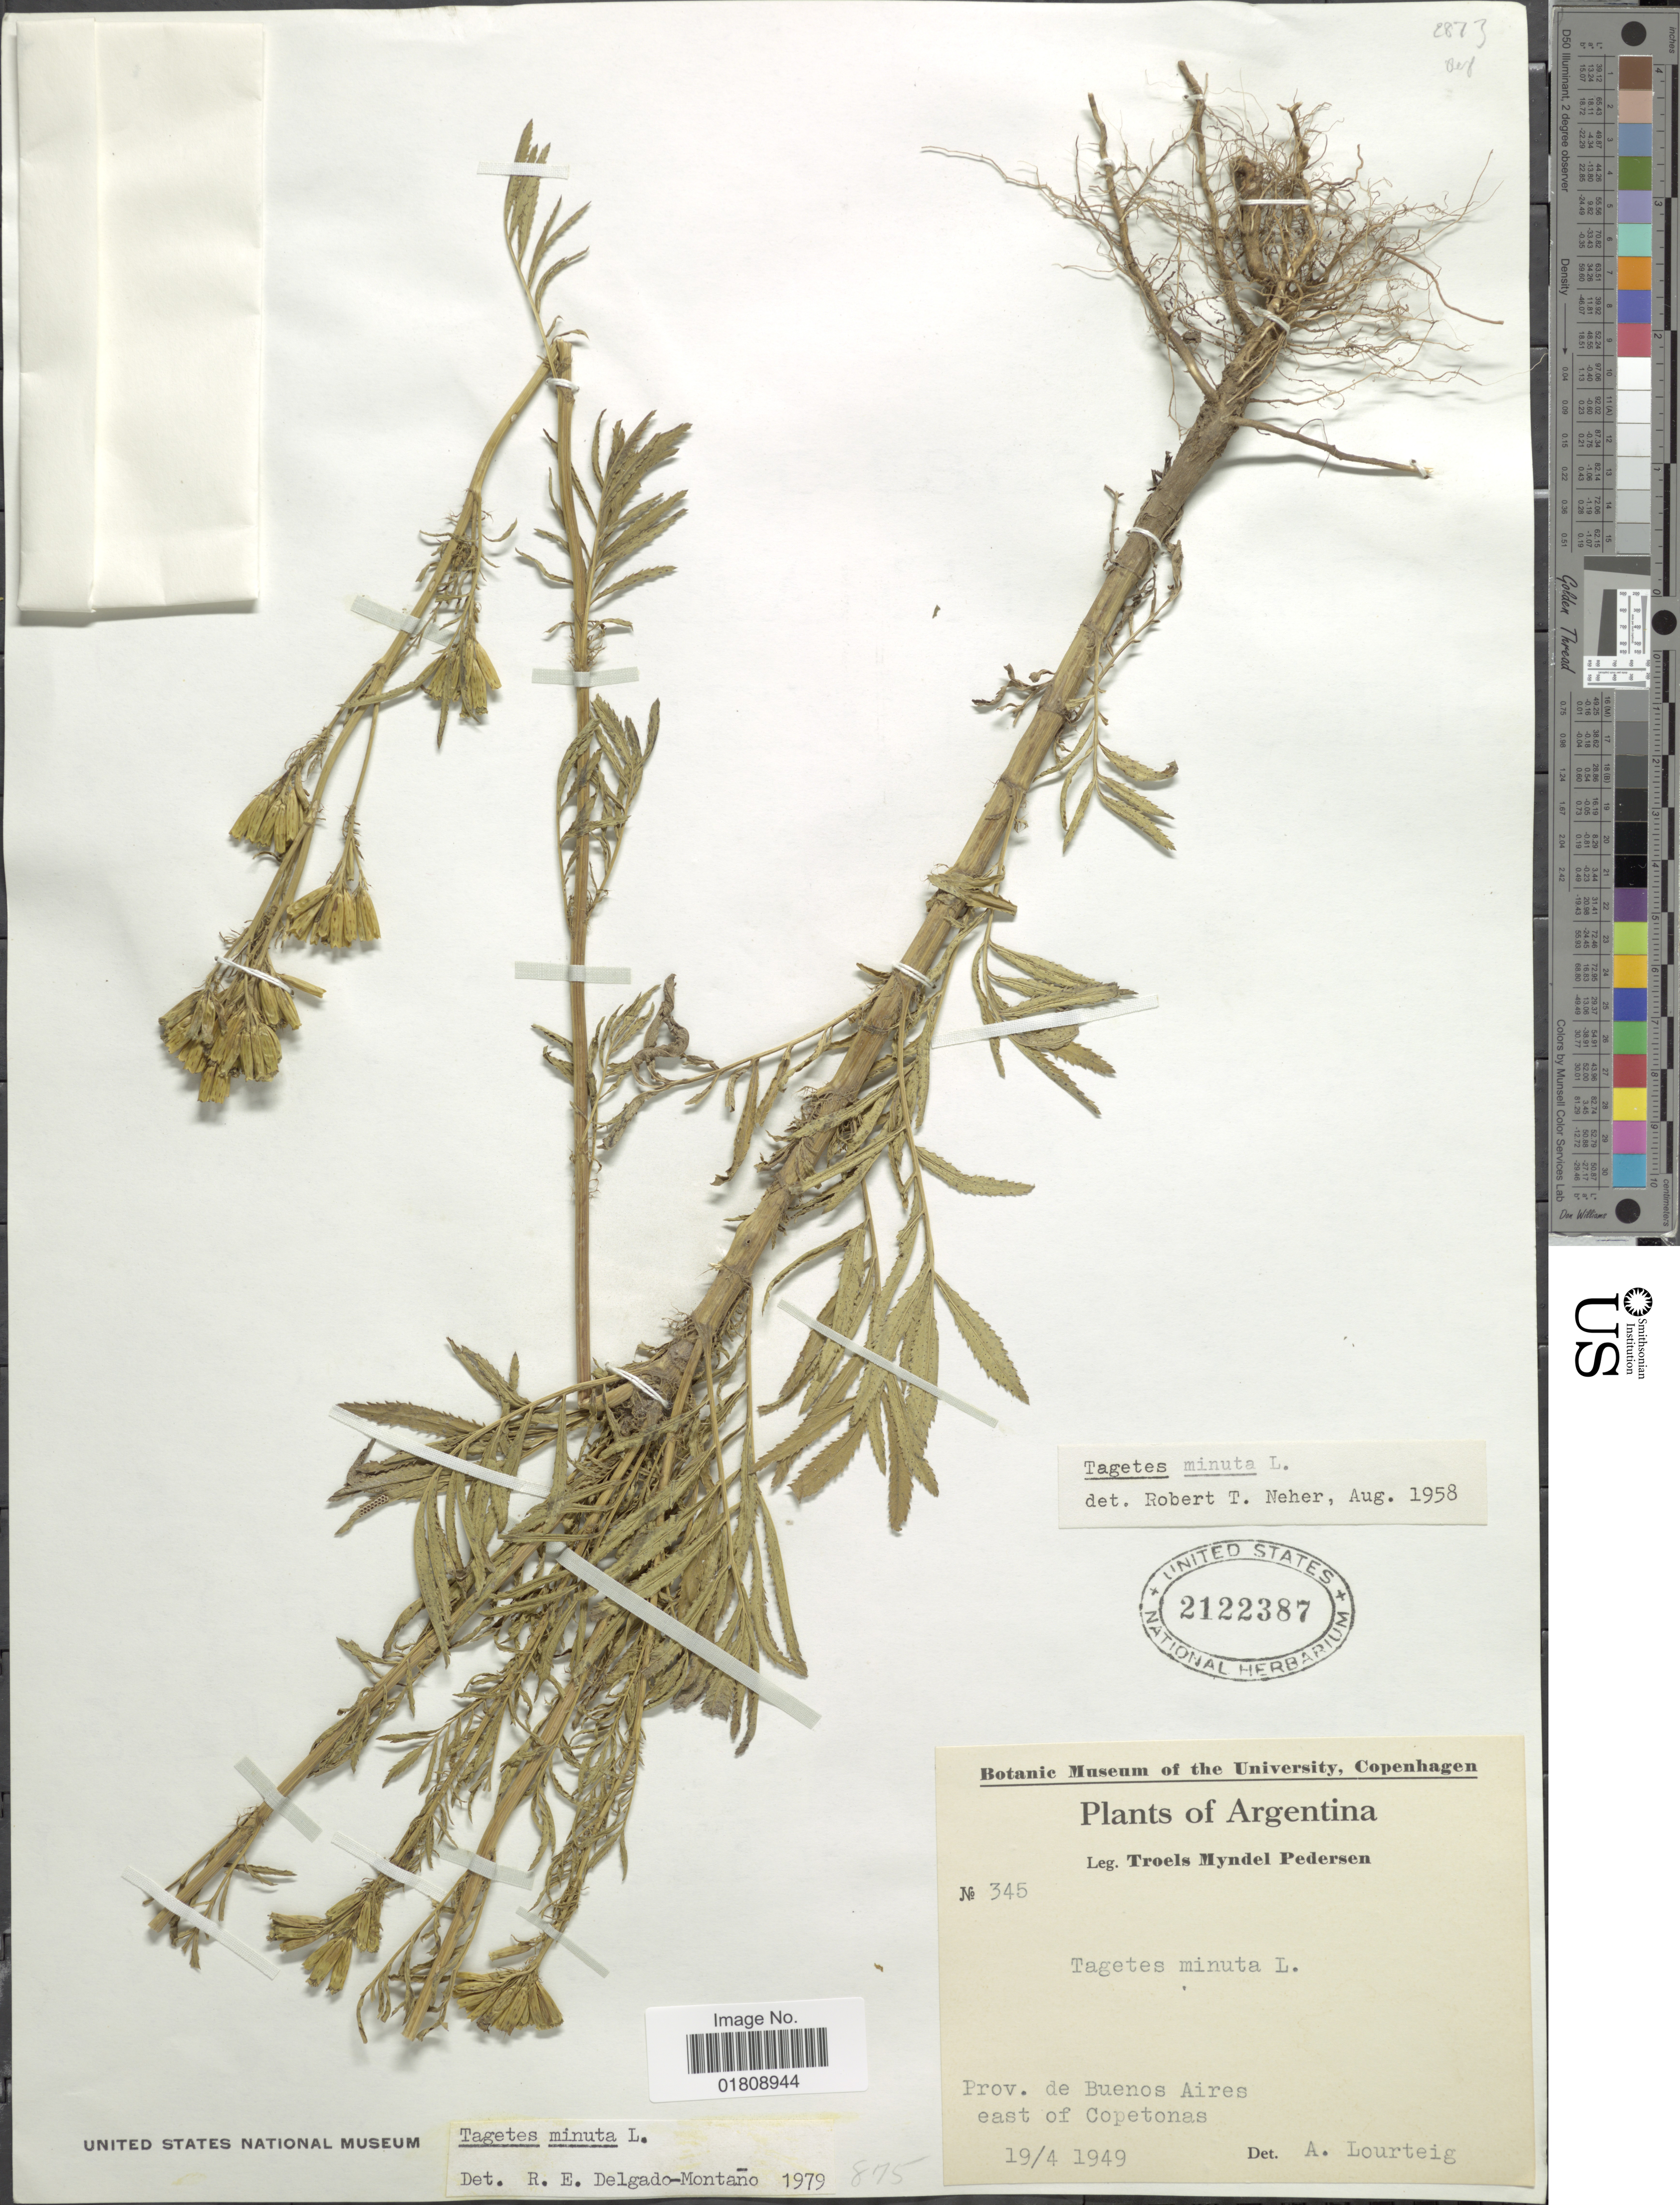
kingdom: Plantae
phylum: Tracheophyta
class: Magnoliopsida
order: Asterales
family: Asteraceae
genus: Tagetes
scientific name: Tagetes minuta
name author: L.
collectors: T. Pederson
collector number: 345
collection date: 1949-04-19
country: Argentina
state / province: Buenos Aires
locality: East of Copetonas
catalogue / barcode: US 2122387